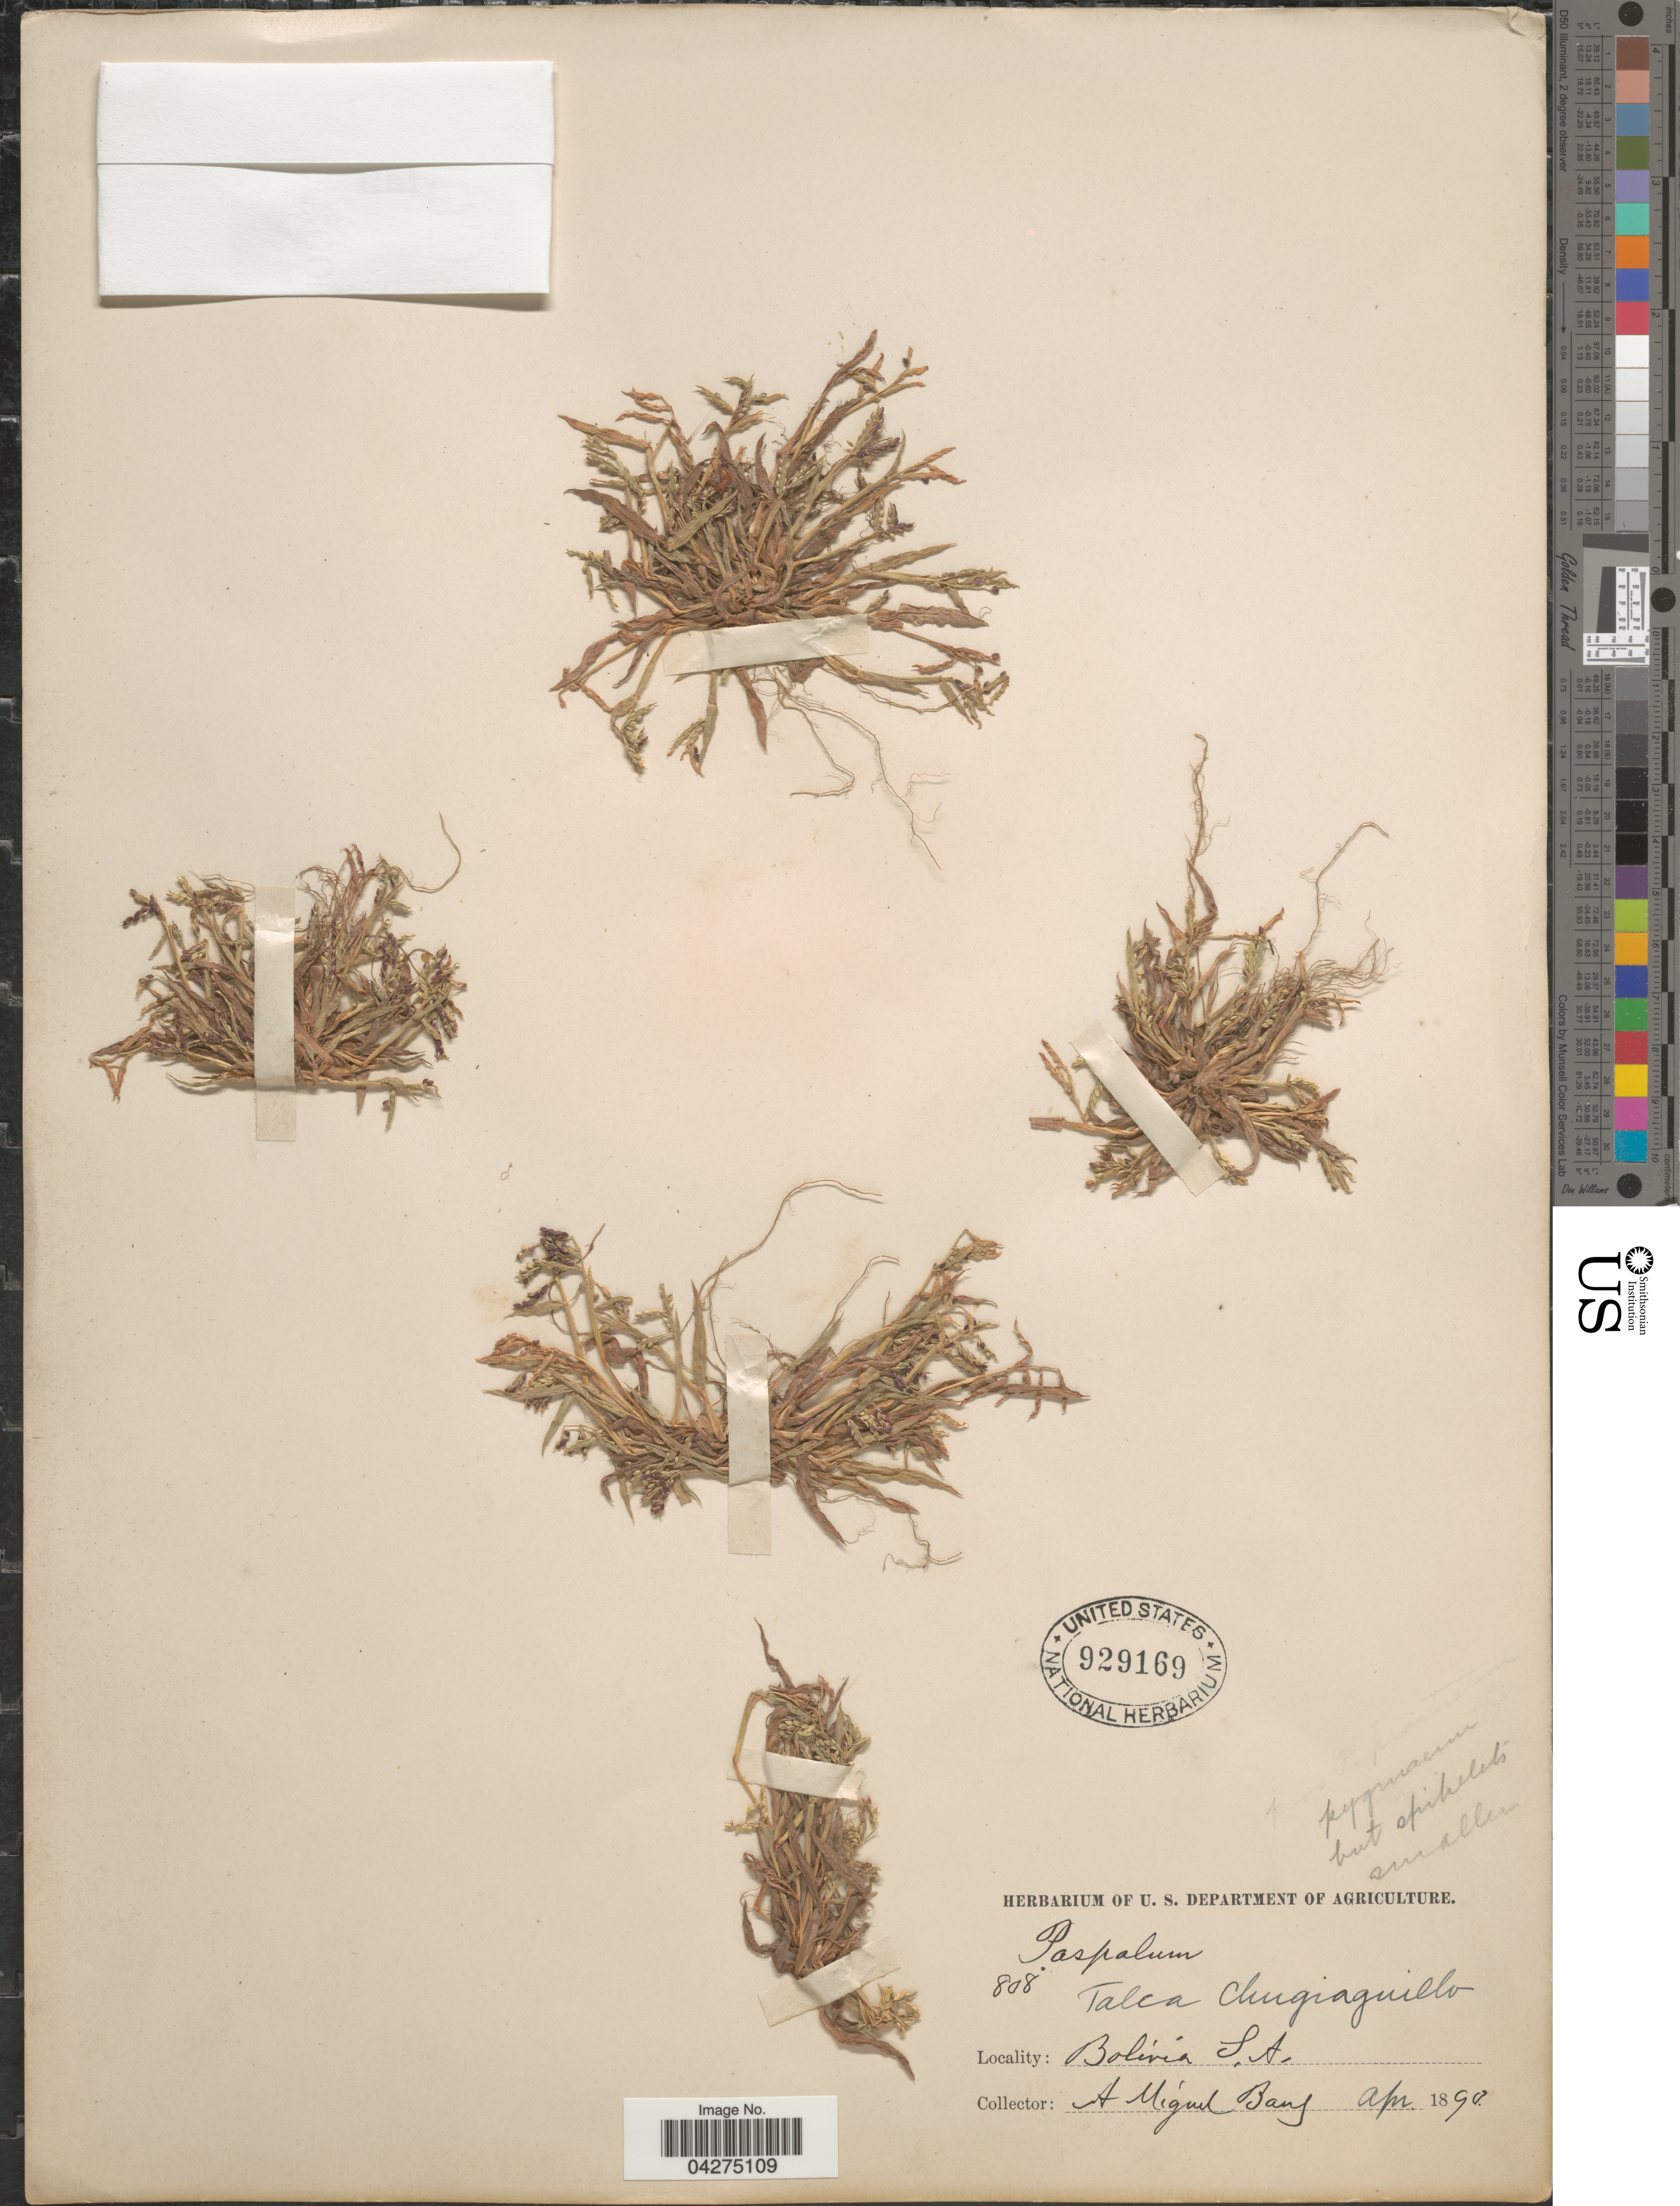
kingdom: Plantae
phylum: Tracheophyta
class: Liliopsida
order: Poales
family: Poaceae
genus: Paspalum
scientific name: Paspalum pygmaeum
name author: Hack.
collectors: M. Bang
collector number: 808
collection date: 1890-04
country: Bolivia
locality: S. A.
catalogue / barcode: US 929169